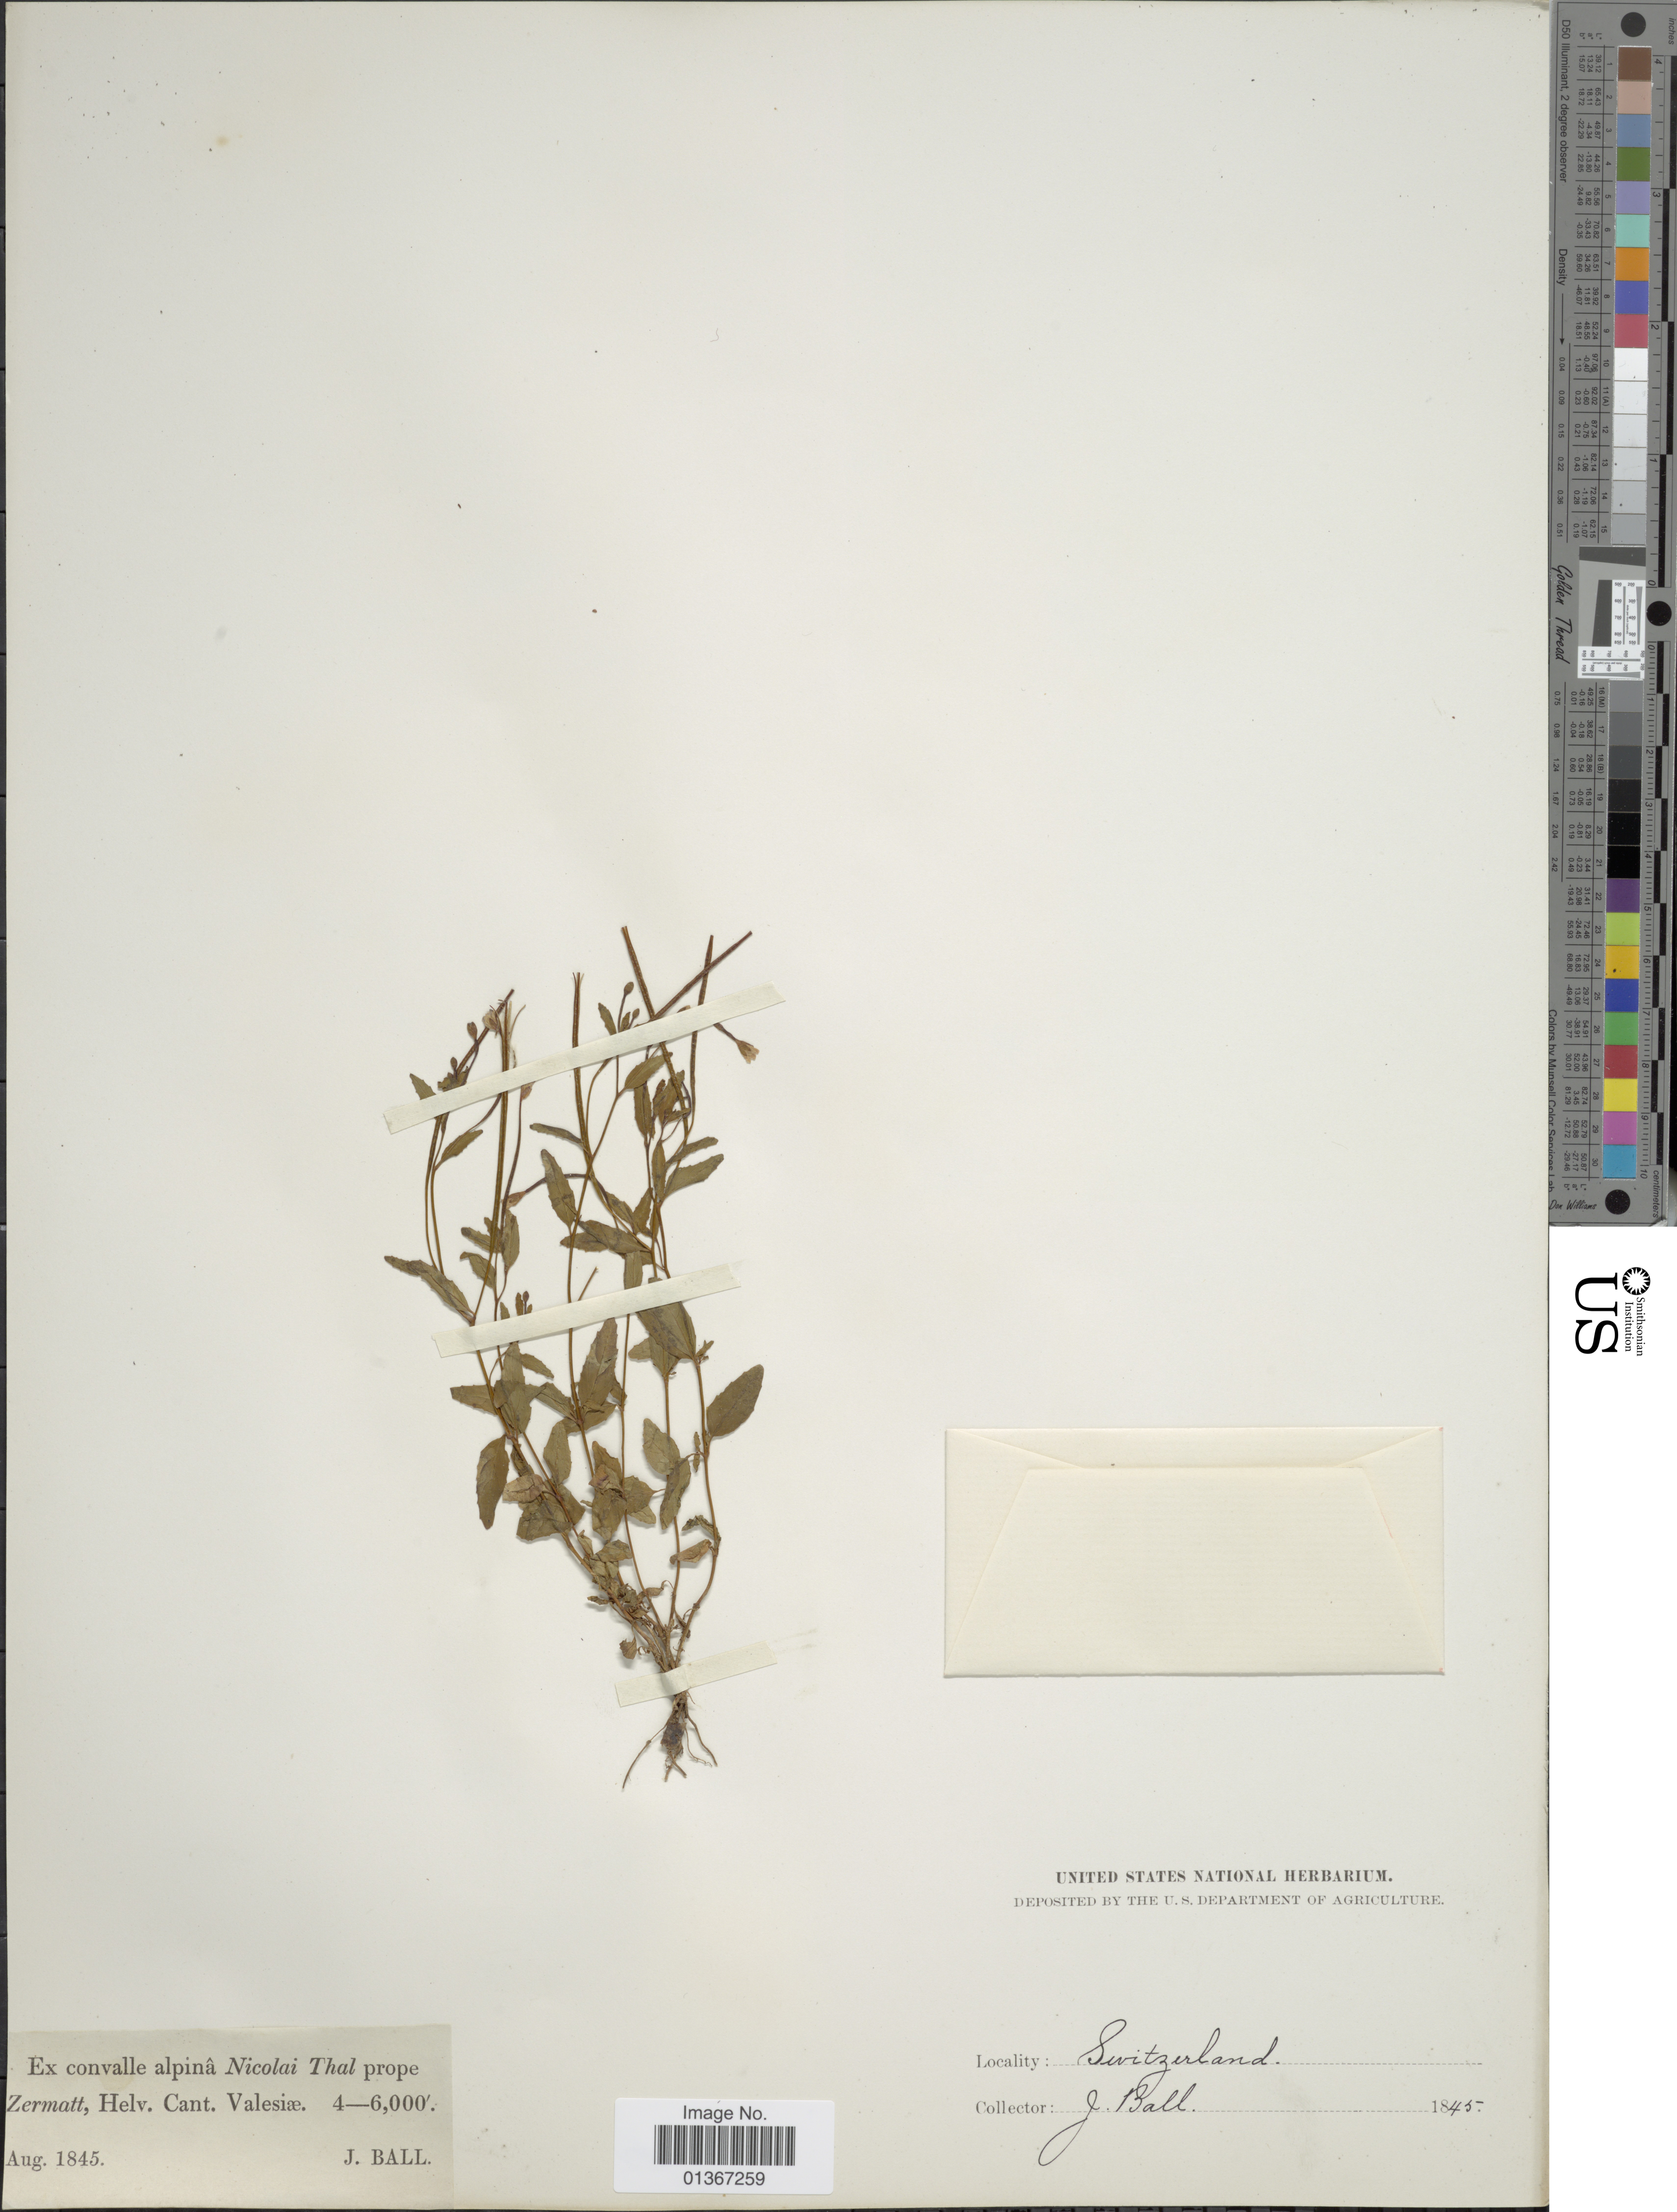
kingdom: Plantae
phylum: Tracheophyta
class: Magnoliopsida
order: Myrtales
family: Onagraceae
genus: Epilobium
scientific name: Epilobium sp.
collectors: J. Ball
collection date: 1845-08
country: Switzerland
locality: Ex convalle alpinâ Nicolai Thail prope Zermatt, Helv. Cant. Valesiæ.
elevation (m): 1219